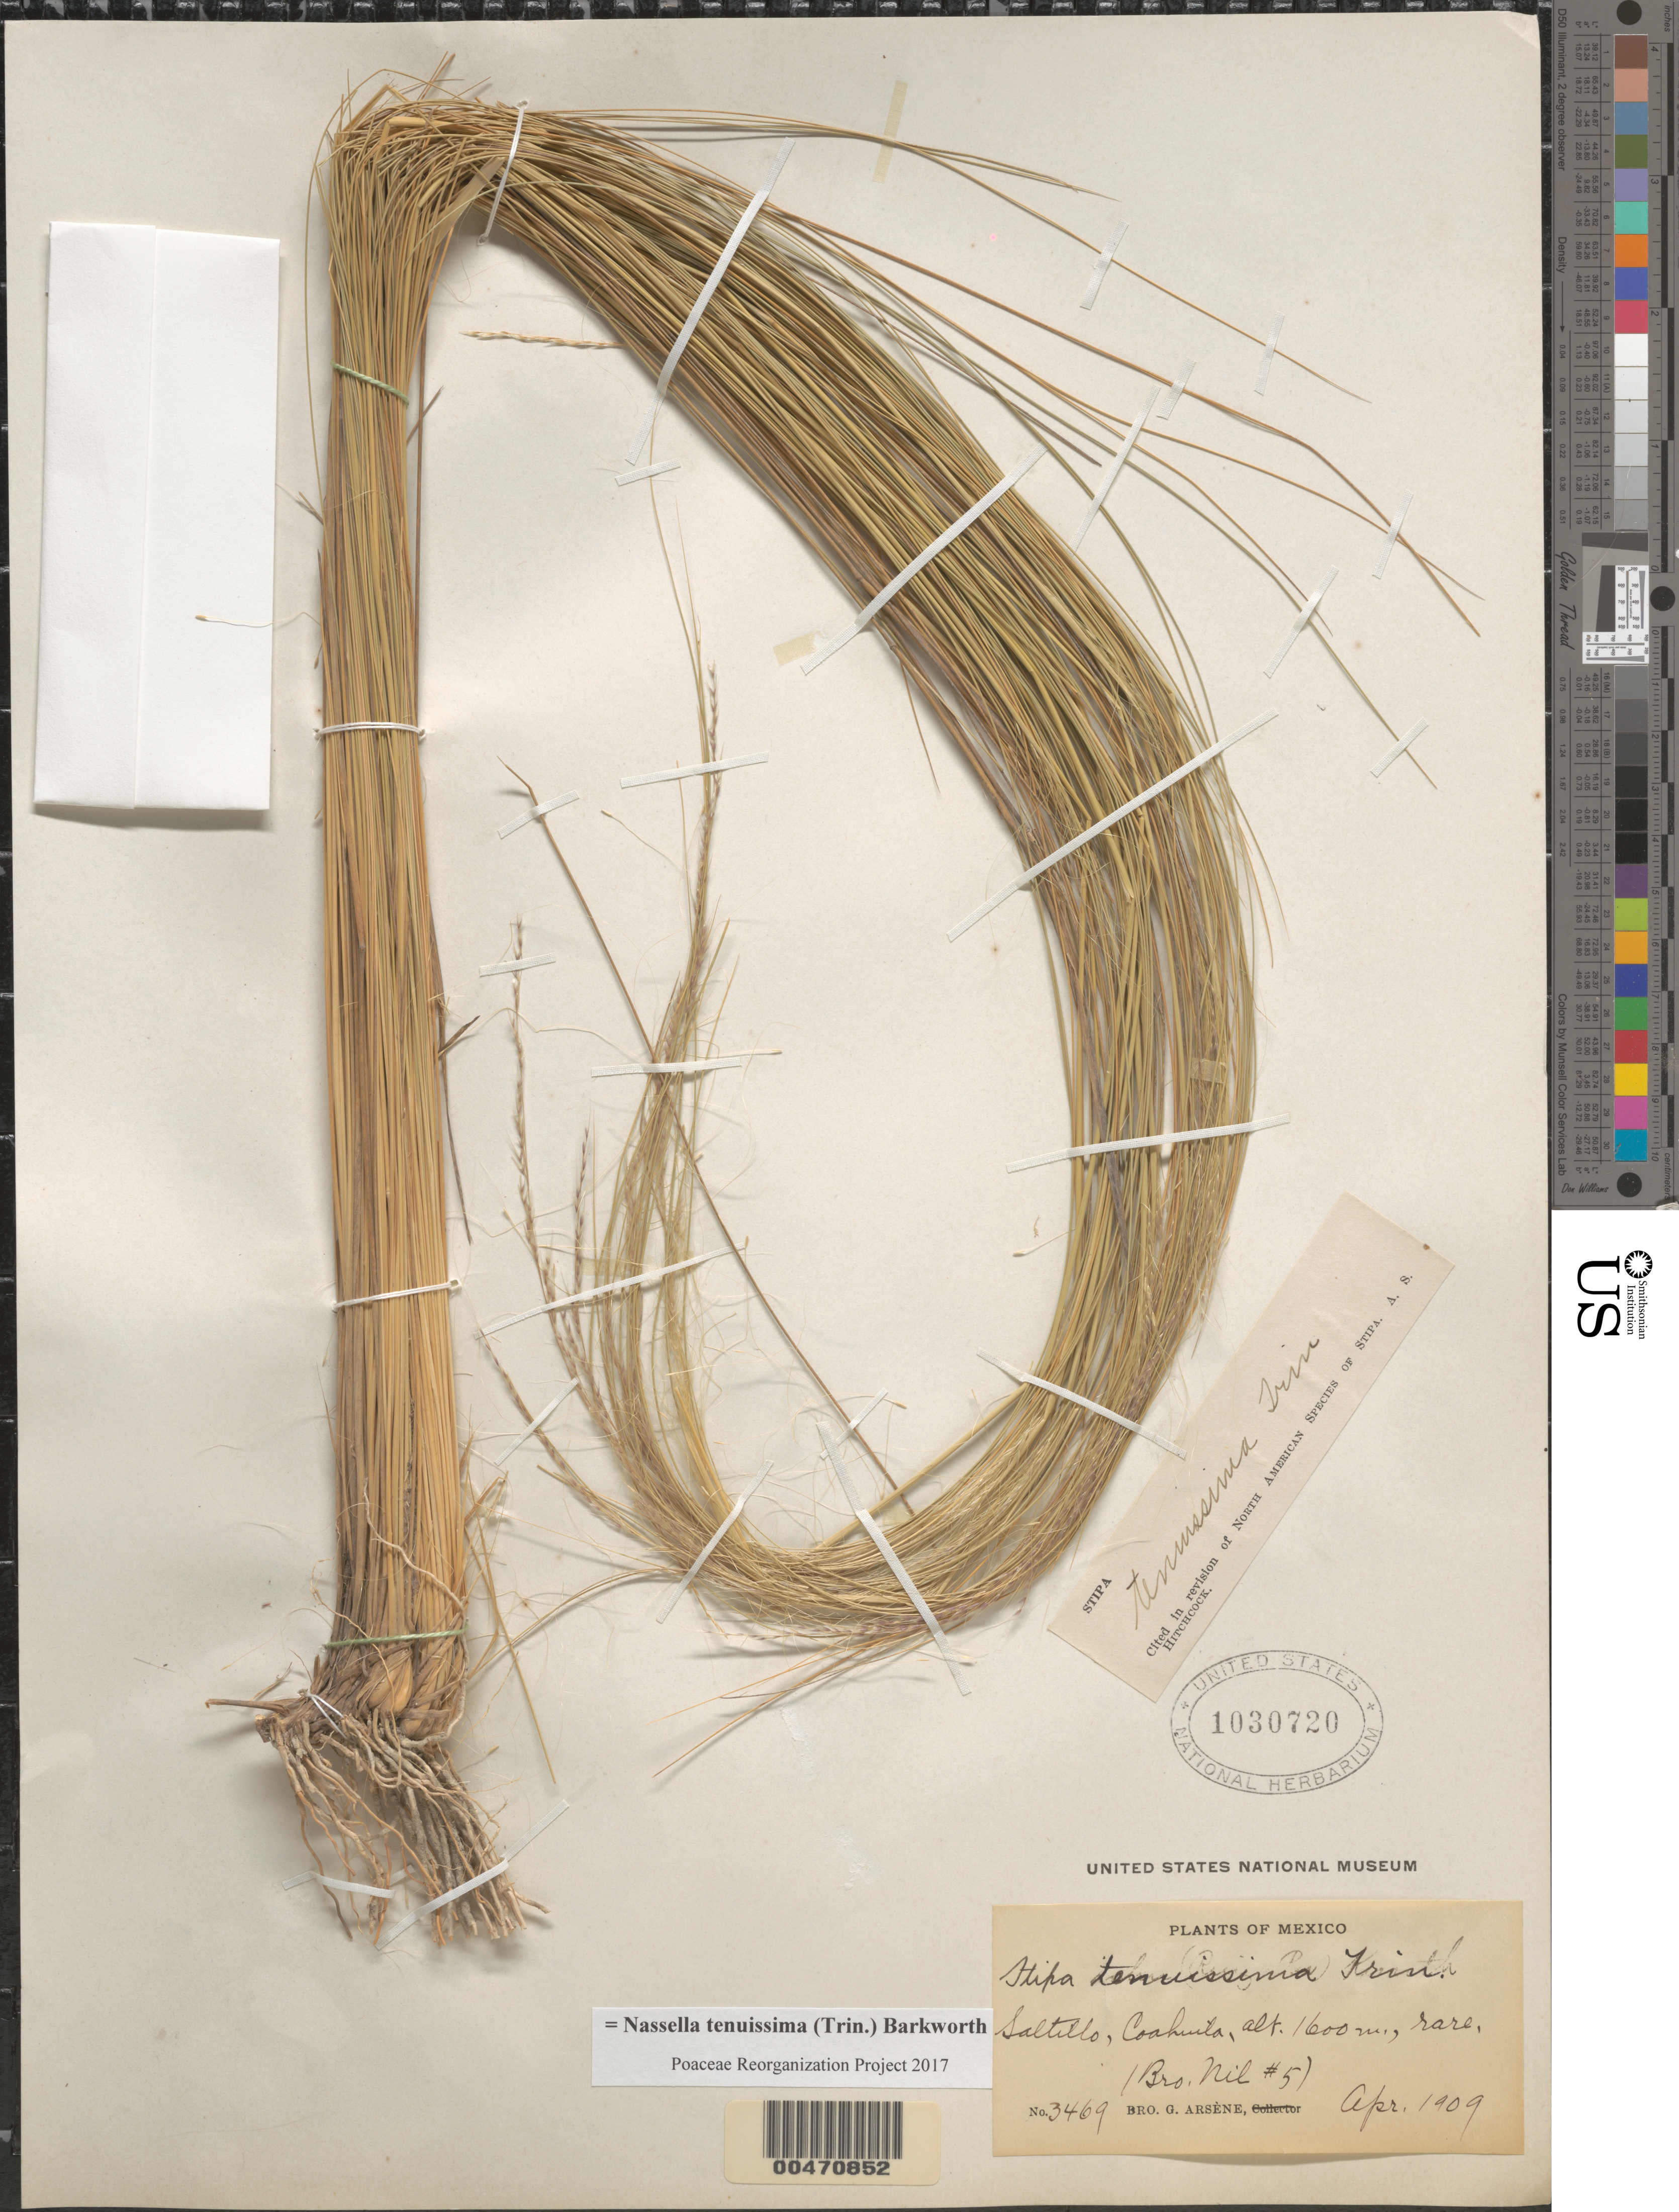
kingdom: Plantae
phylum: Tracheophyta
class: Liliopsida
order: Poales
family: Poaceae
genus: Nassella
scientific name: Nassella tenuissima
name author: (Trin.) Barkworth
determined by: Poaceae Reorganization Project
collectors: Bro. G. Arsène & Bro. Nil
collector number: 3469/5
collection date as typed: Apr 1909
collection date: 1909-04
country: Mexico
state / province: Coahuila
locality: Saltillo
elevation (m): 1600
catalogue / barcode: US 1030720